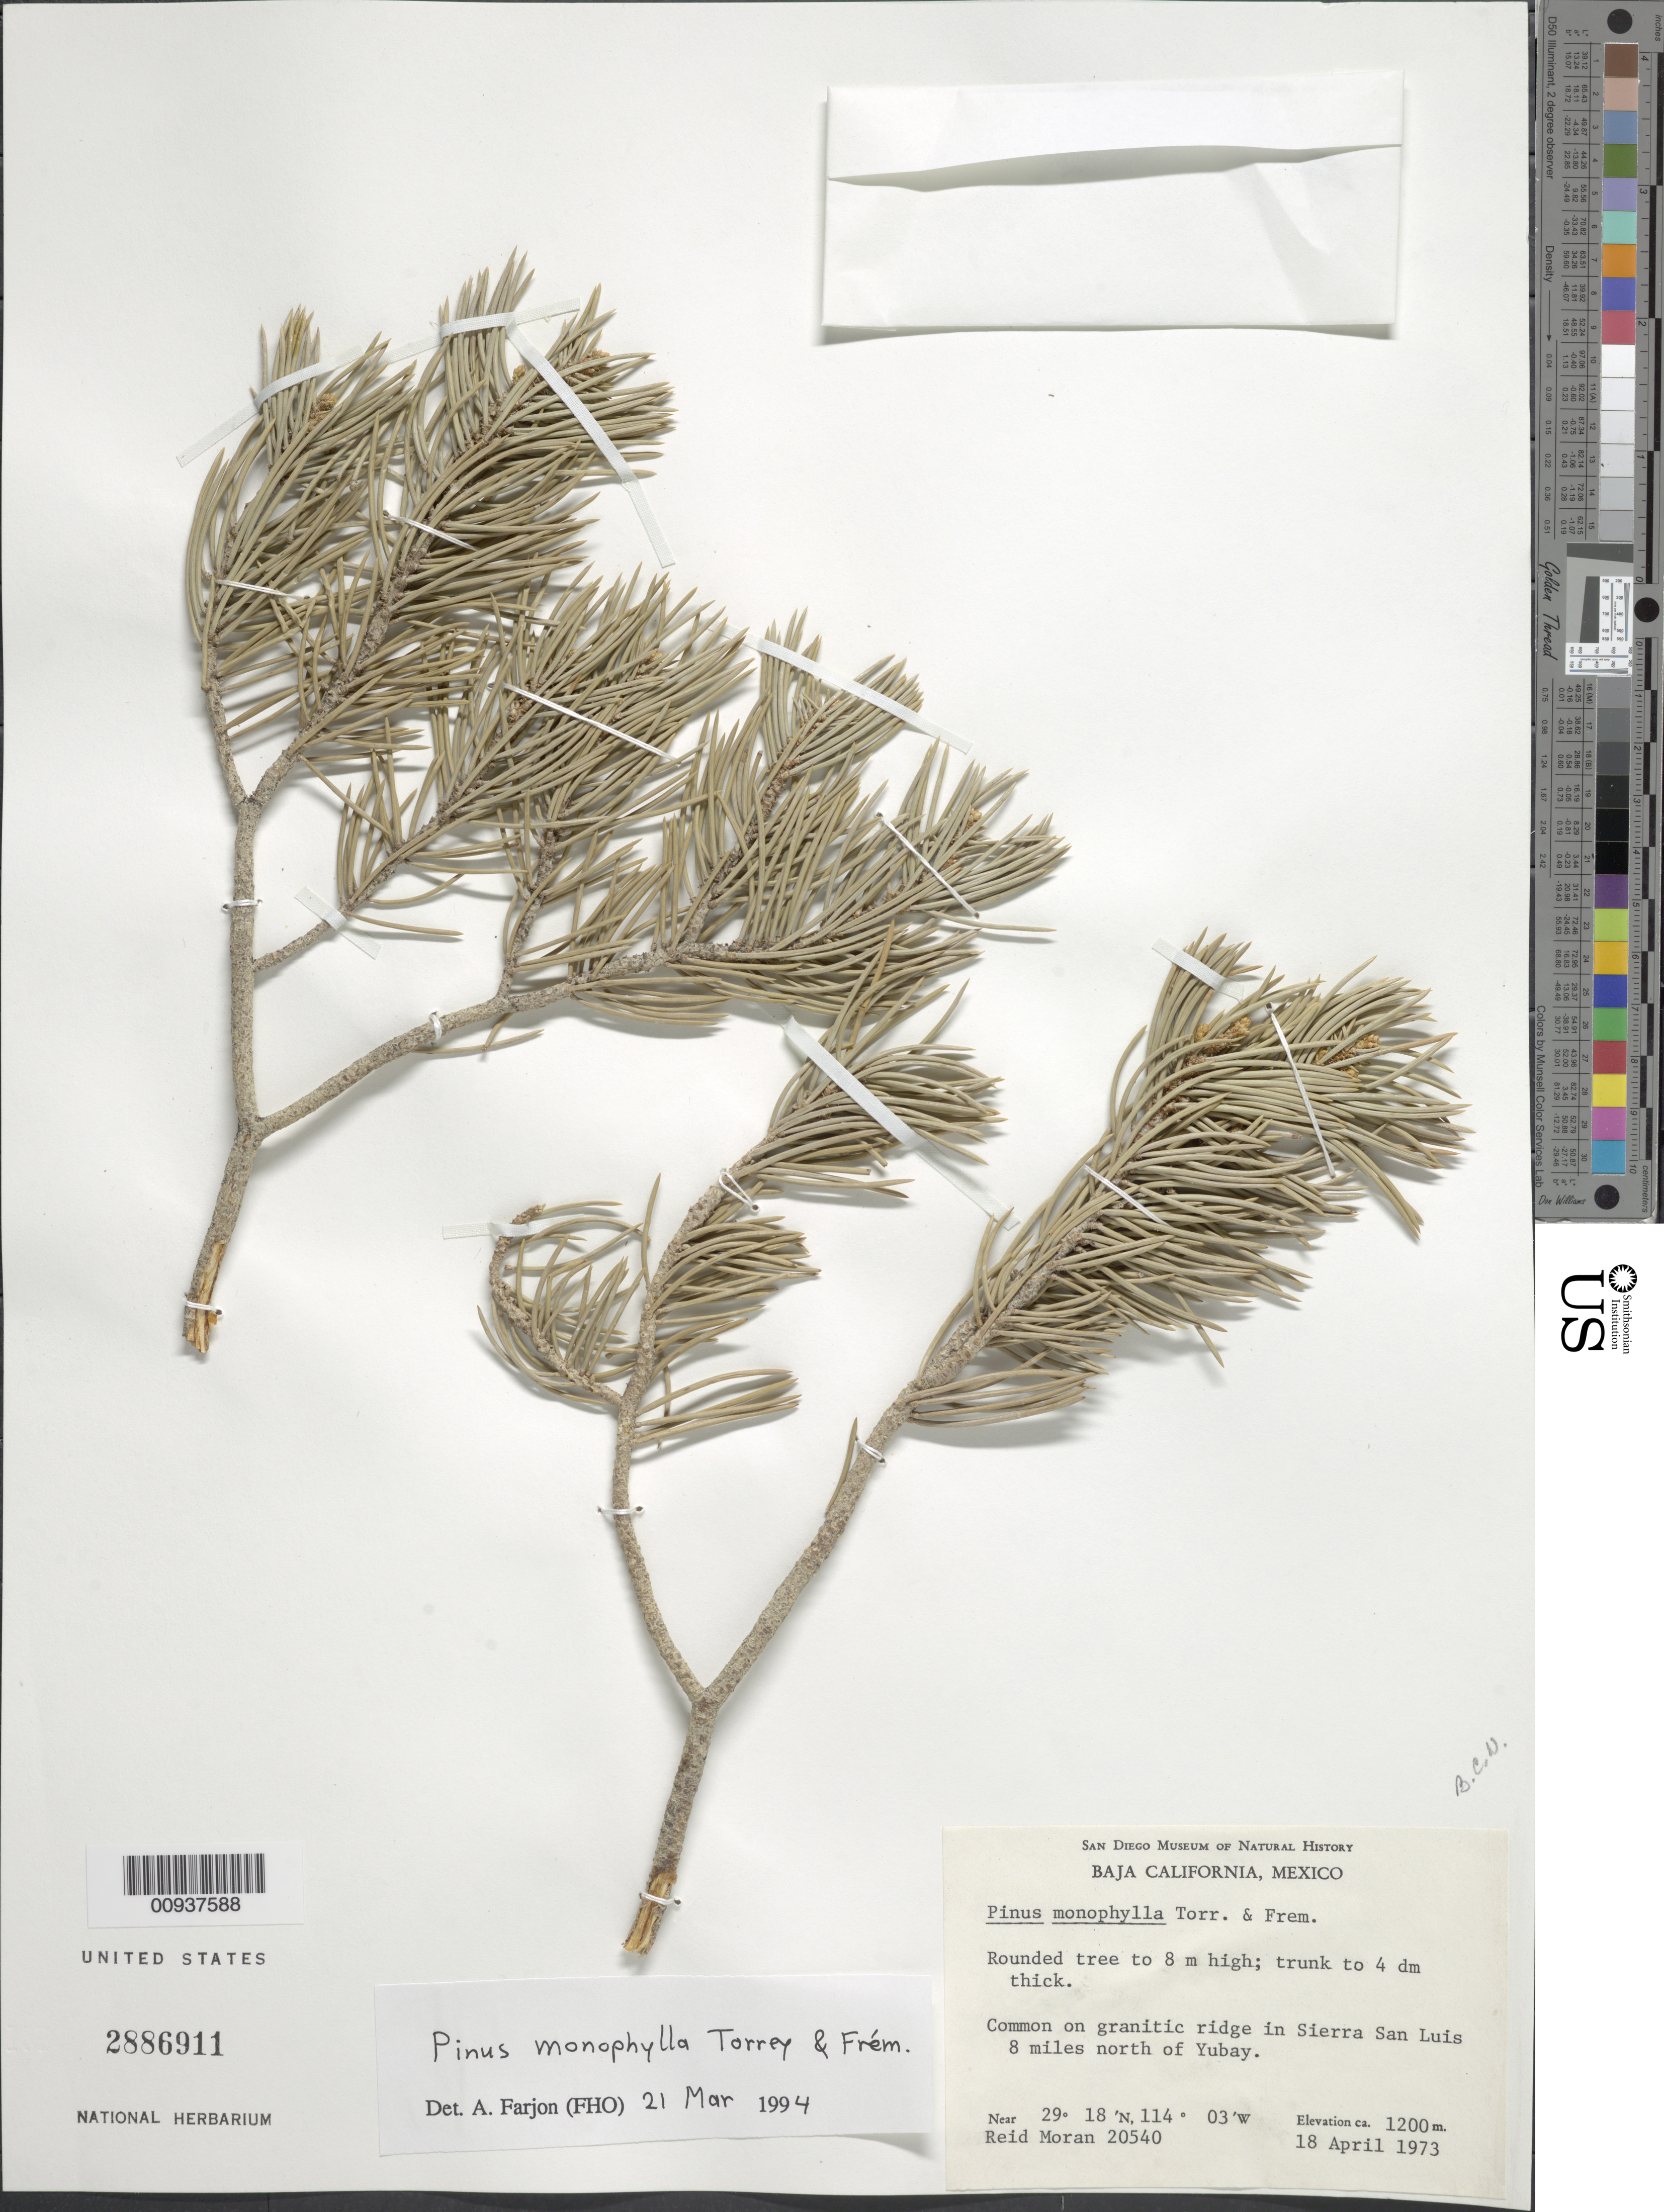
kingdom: Plantae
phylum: Tracheophyta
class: Pinopsida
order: Pinales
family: Pinaceae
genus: Pinus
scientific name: Pinus monophylla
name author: Torr. & Frém.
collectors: R. V. Moran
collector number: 20540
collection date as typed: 18 Apr 1973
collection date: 1973-04-18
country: Mexico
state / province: Baja California Norte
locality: Sierra San Luis 8 miles north of Yubay.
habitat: Common on granitic ridge in Sierra.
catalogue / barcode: US 2886911